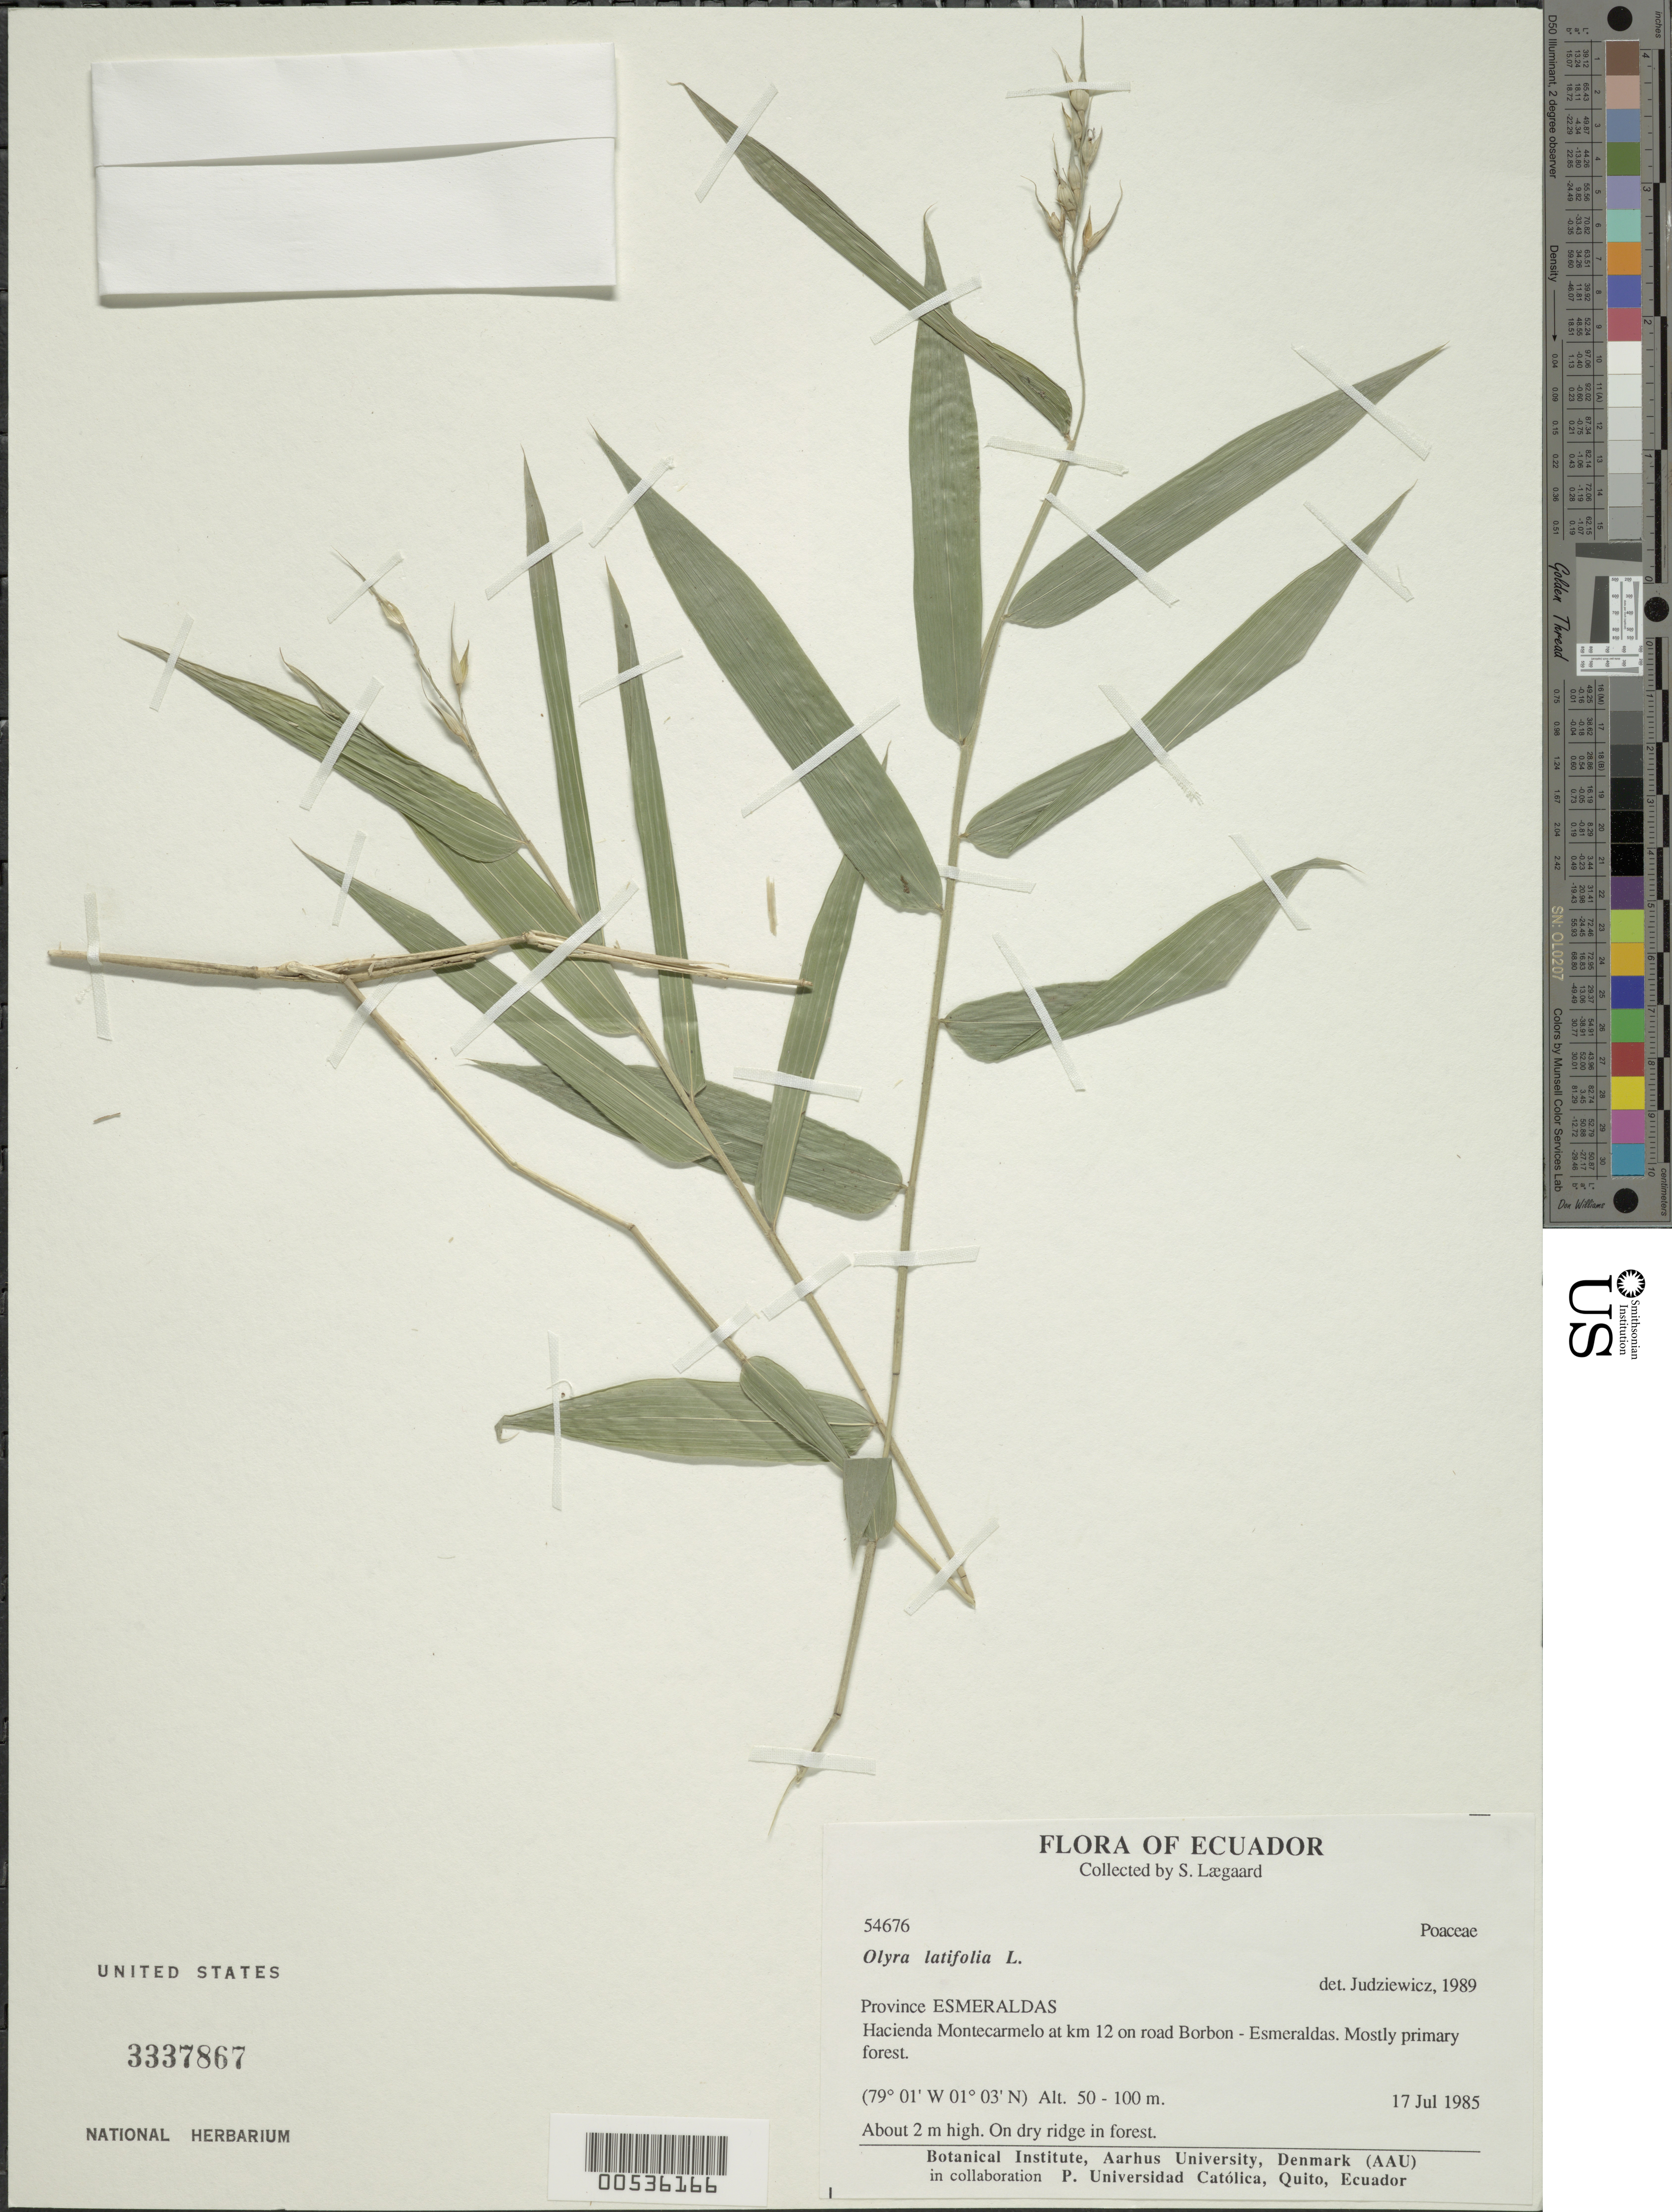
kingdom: Plantae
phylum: Tracheophyta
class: Liliopsida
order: Poales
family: Poaceae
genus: Olyra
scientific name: Olyra latifolia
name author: L.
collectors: S. Lægaard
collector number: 54676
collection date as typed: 17 Jul 1985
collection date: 1985-07-17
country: Ecuador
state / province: Esmeraldas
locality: Hacienda Montecarmelo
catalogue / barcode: US 3337867